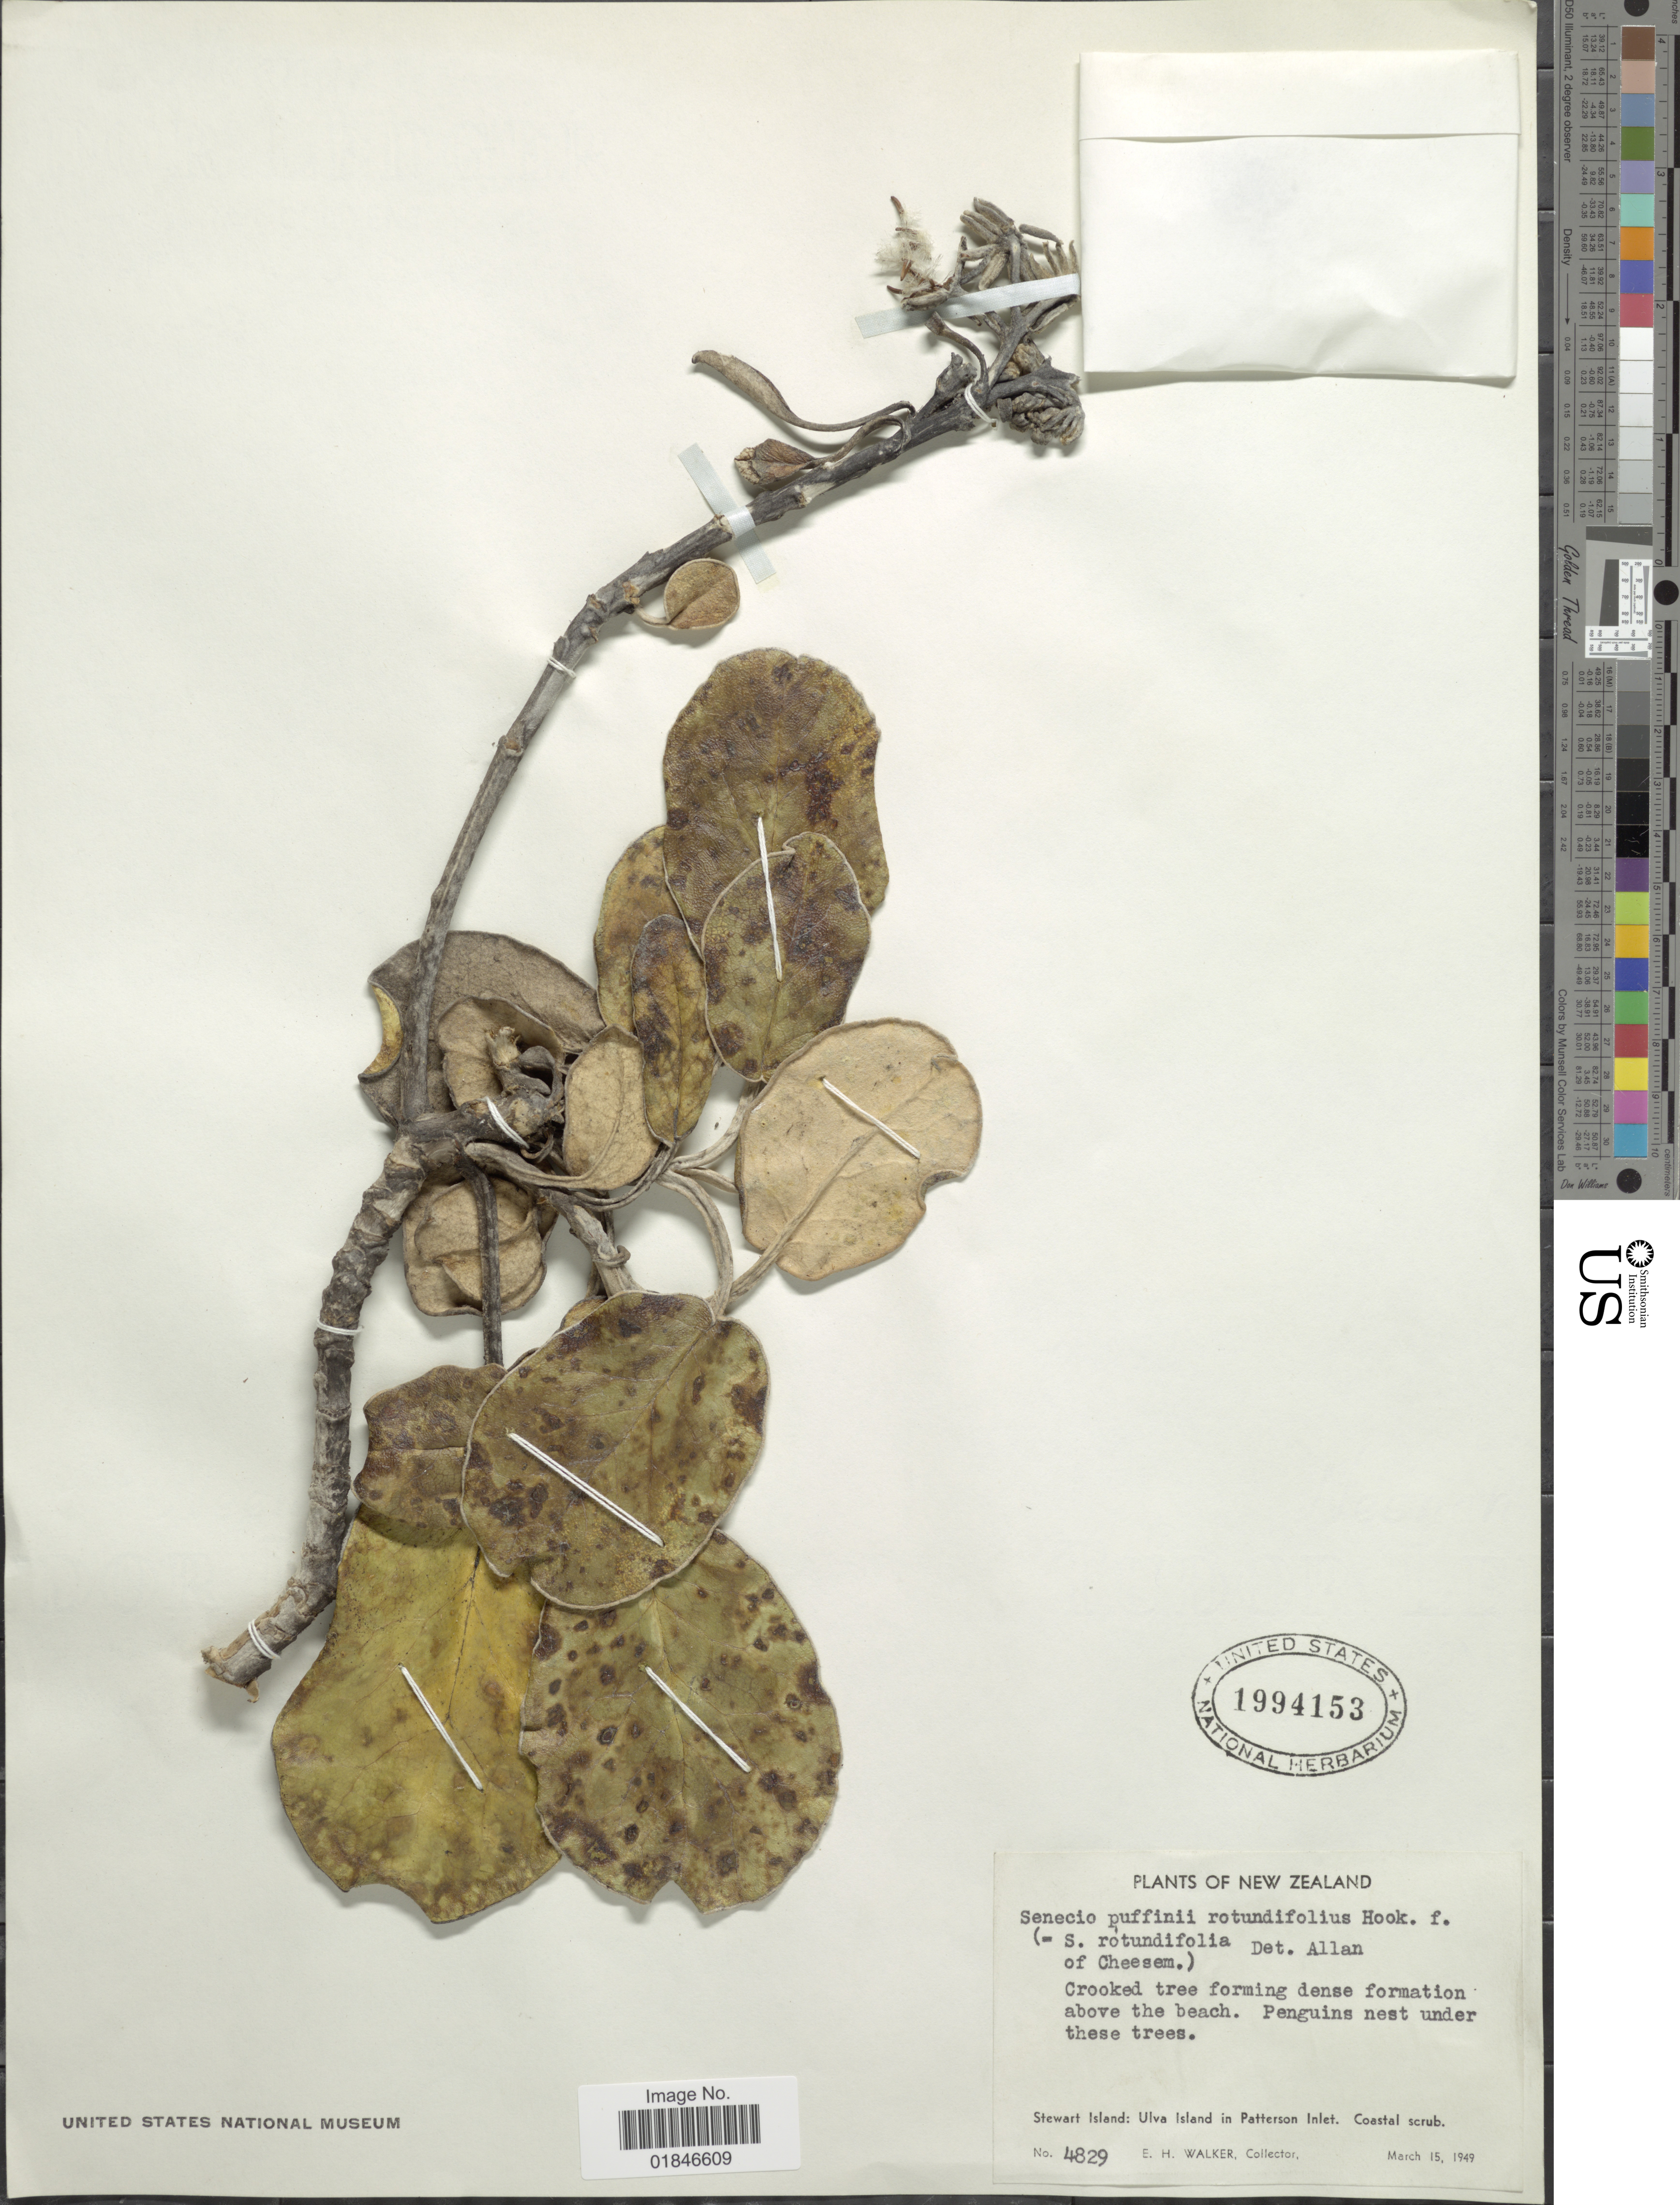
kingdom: Plantae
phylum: Tracheophyta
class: Magnoliopsida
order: Asterales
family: Asteraceae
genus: Urostemon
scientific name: Urostemon kirkii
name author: (Hook. f. ex Kirk) B. Nord.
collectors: E. H. Walker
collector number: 4829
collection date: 1949-03-15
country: New Zealand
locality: Stewart Island: Ulva Island: Ulva Island in Patterson Inlet.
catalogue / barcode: US 1994153